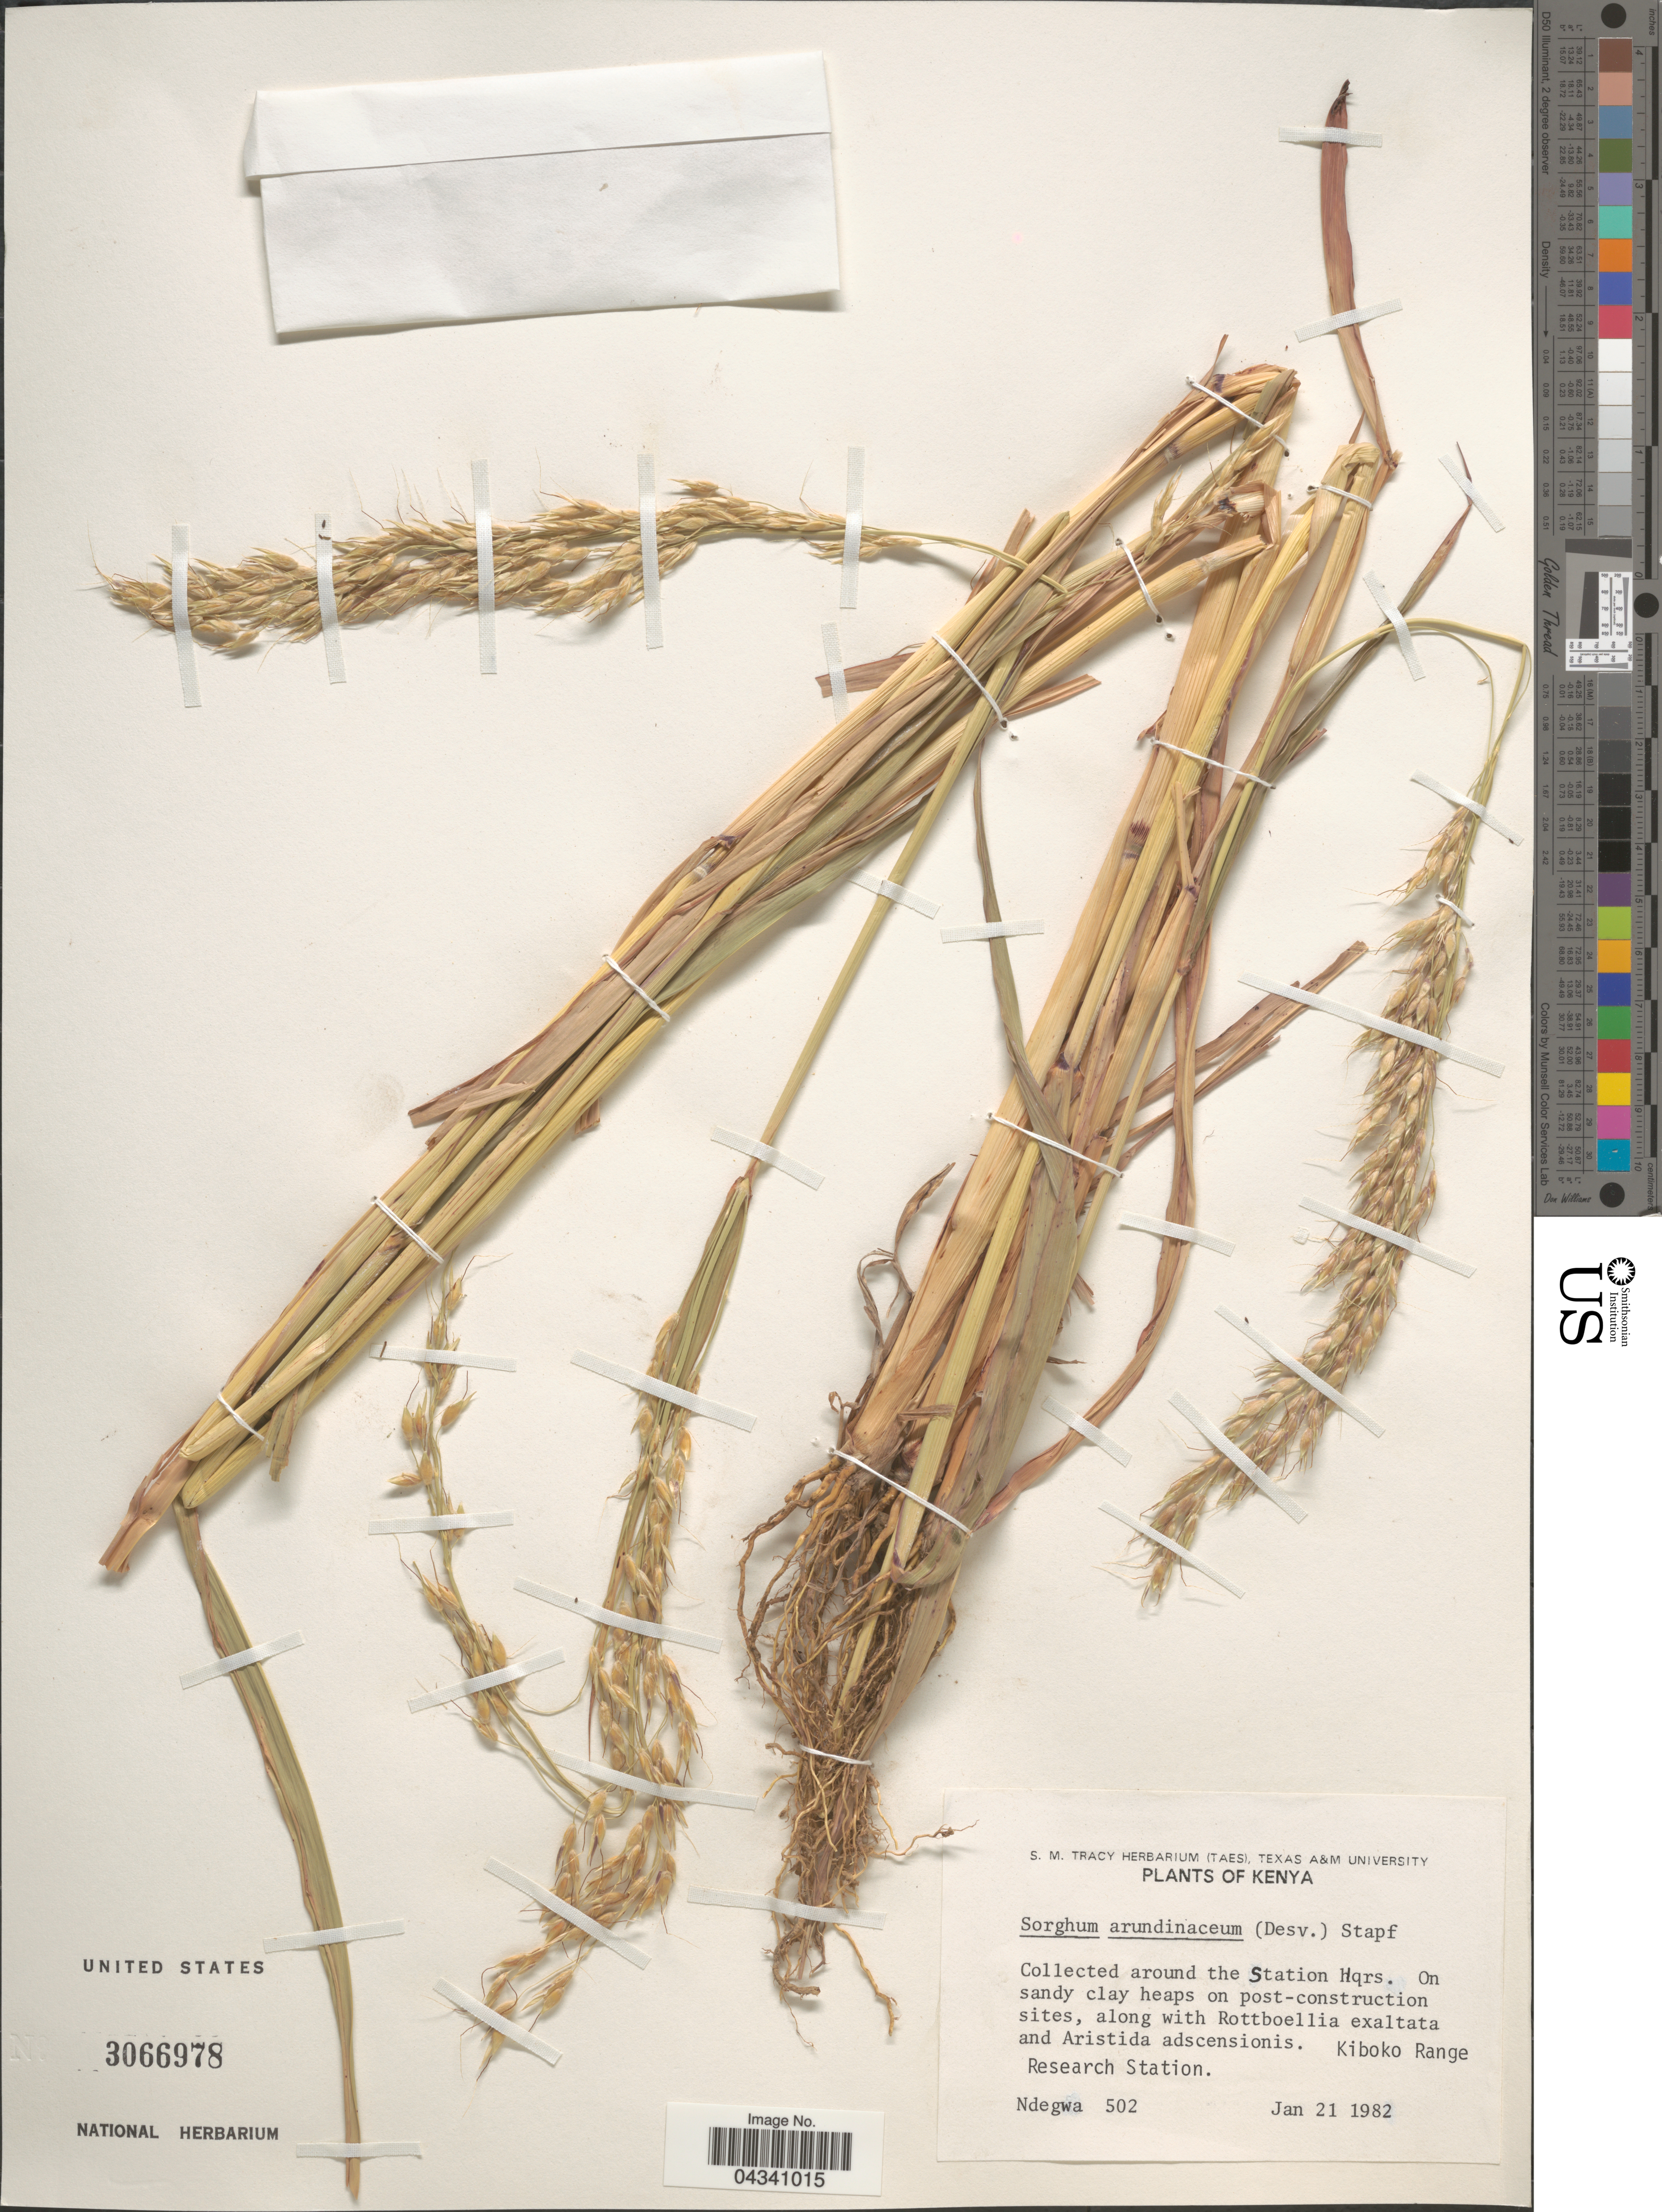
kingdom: Plantae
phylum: Tracheophyta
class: Liliopsida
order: Poales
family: Poaceae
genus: Sorghum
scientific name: Sorghum arundinaceum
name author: (Desv.) Stapf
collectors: -. Ndegwa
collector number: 502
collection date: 1982-01-21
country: Kenya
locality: Around the Station Hqrs. On sandy clay heaps on post-construction sites. Kiboko Range Research Station.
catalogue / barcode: US 3066978